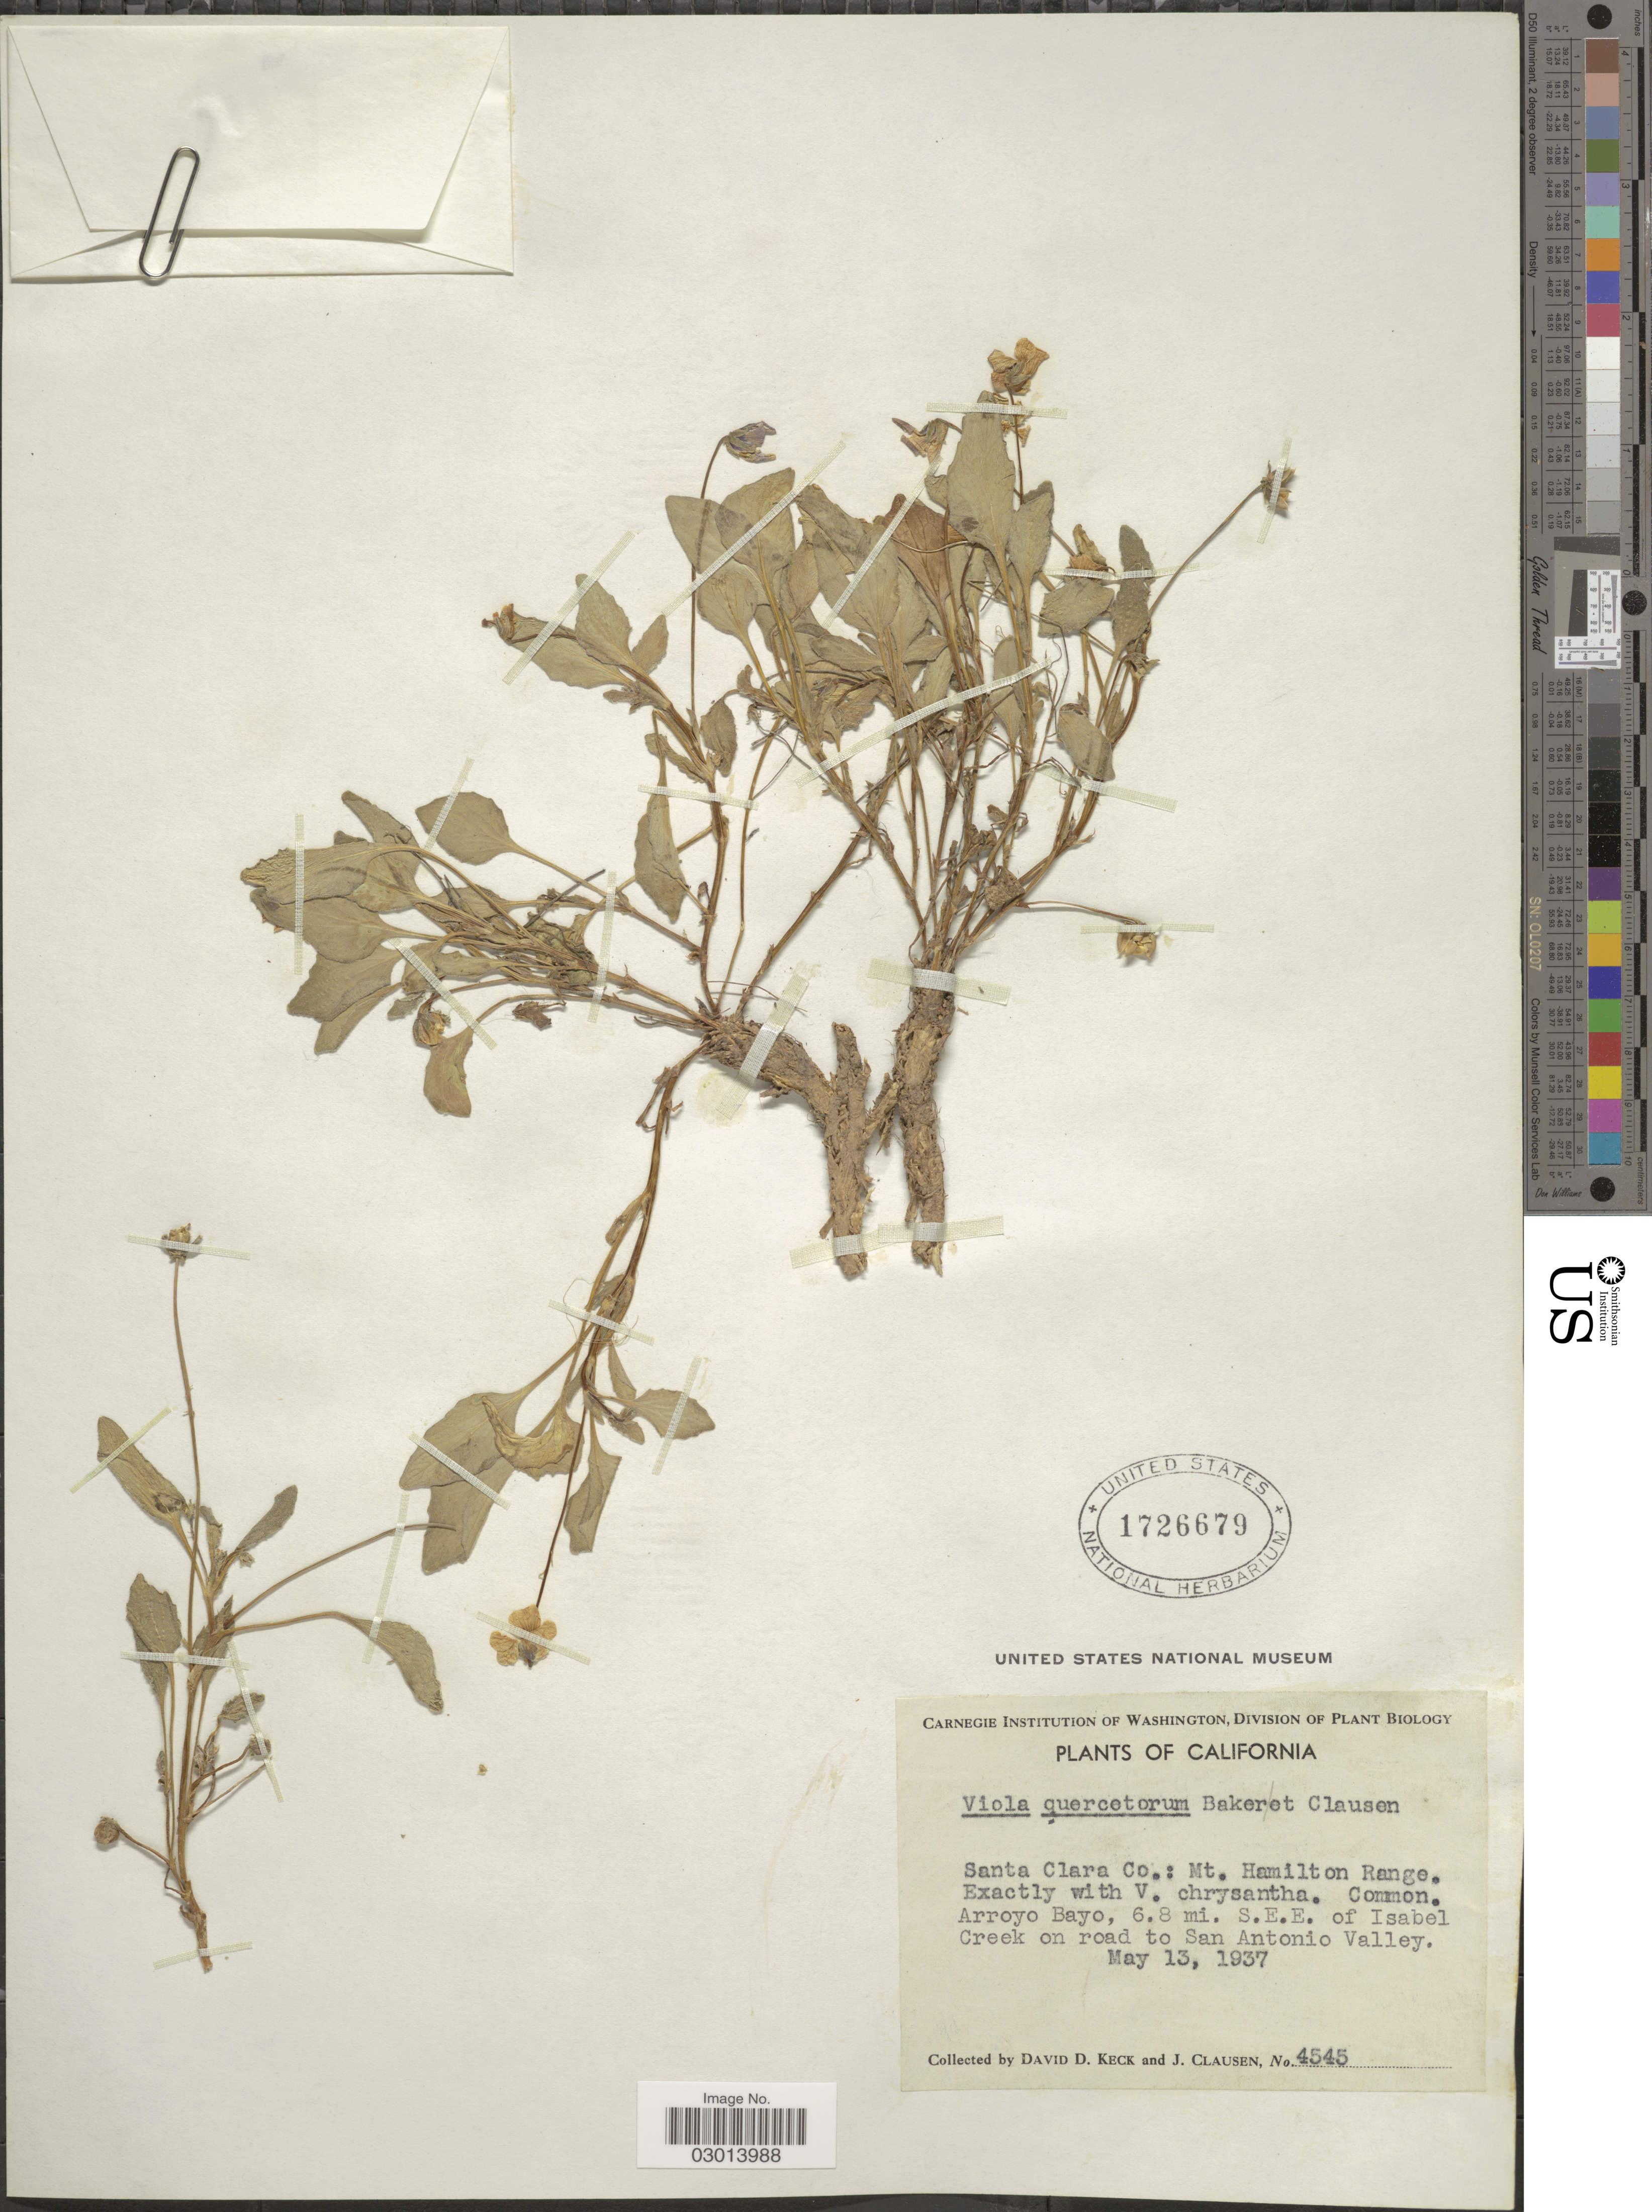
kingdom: Plantae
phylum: Tracheophyta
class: Magnoliopsida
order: Malpighiales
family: Violaceae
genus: Viola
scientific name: Viola quercetorum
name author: M.S. Baker & J.C. Clausen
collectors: D. D. Keck & J. Clausen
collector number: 4545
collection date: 1937-05-13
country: United States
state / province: California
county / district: Santa Clara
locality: Santa Clara Co.: Mt. Hamilton Range. Arroyo Bayo, 6.8 mi. S.E.E. of Isabel Creek on road to San Antonio Valley.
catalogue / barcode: US 1726679